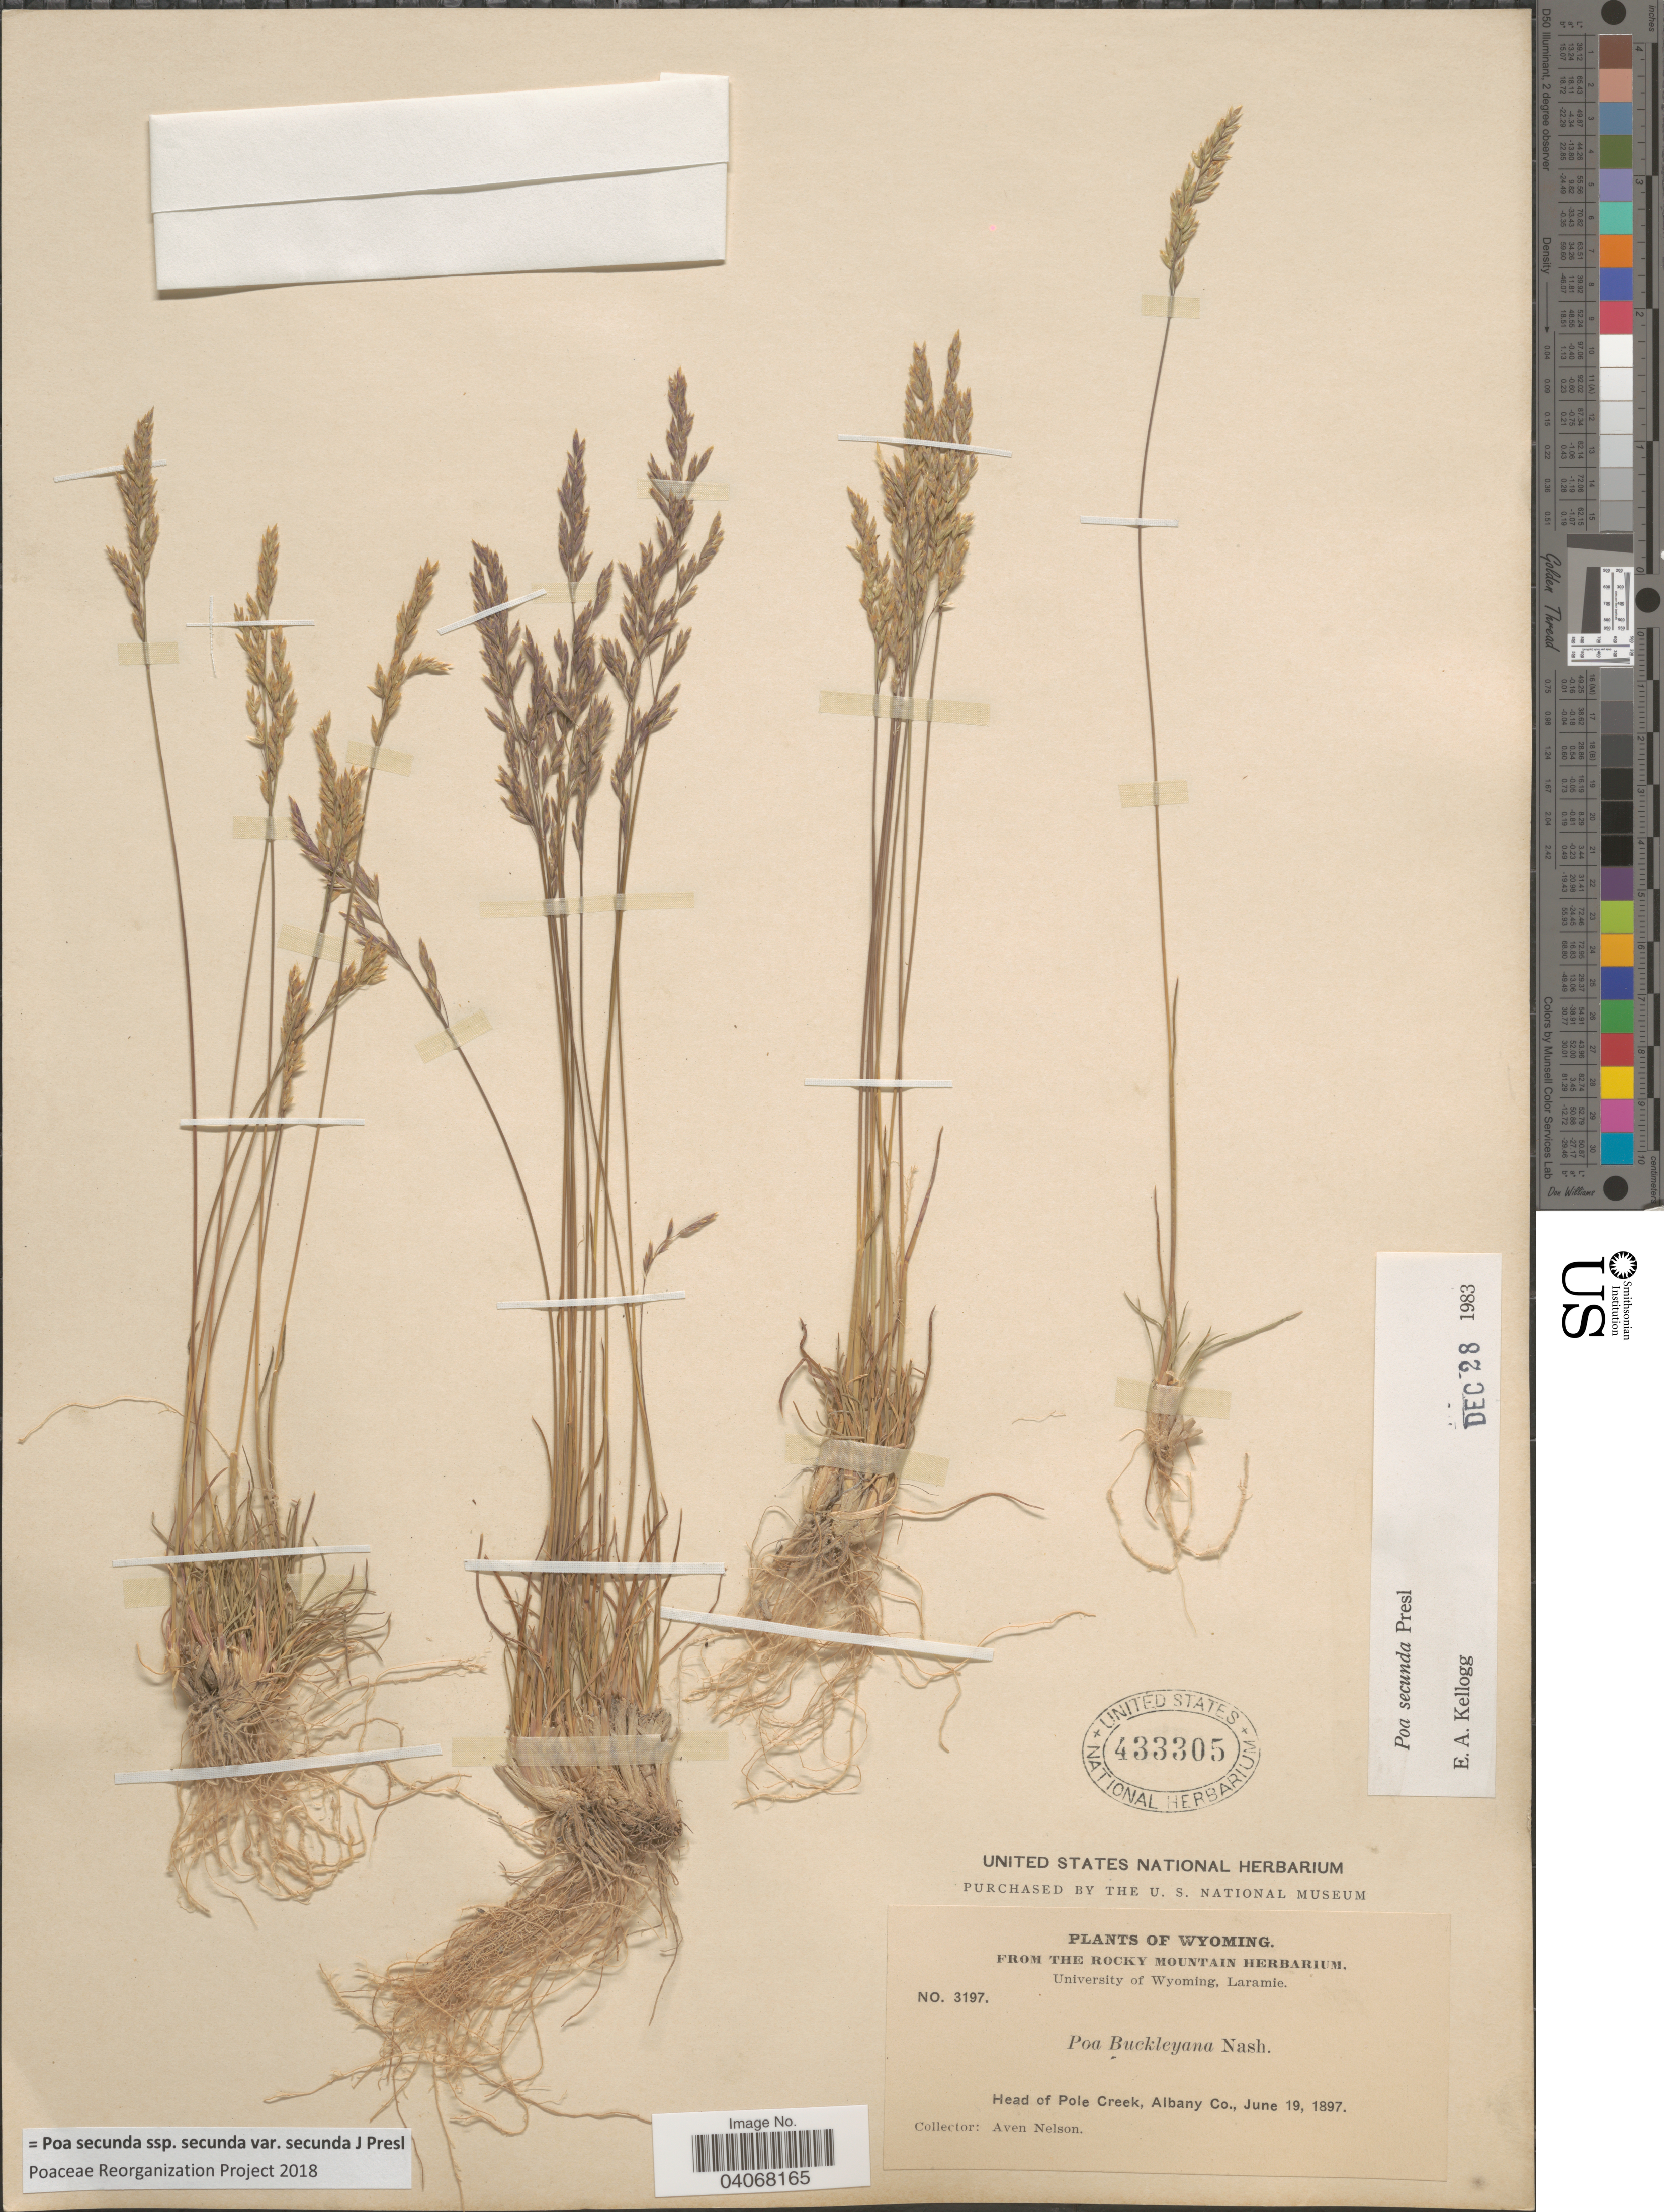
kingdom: Plantae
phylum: Tracheophyta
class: Liliopsida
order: Poales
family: Poaceae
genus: Poa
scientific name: Poa secunda subsp. secunda var. secunda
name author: J. Presl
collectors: A. Nelson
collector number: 3197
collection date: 1897-06-19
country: United States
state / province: Wyoming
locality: Head of Pole Creek, Albany Co.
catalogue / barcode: US 433305